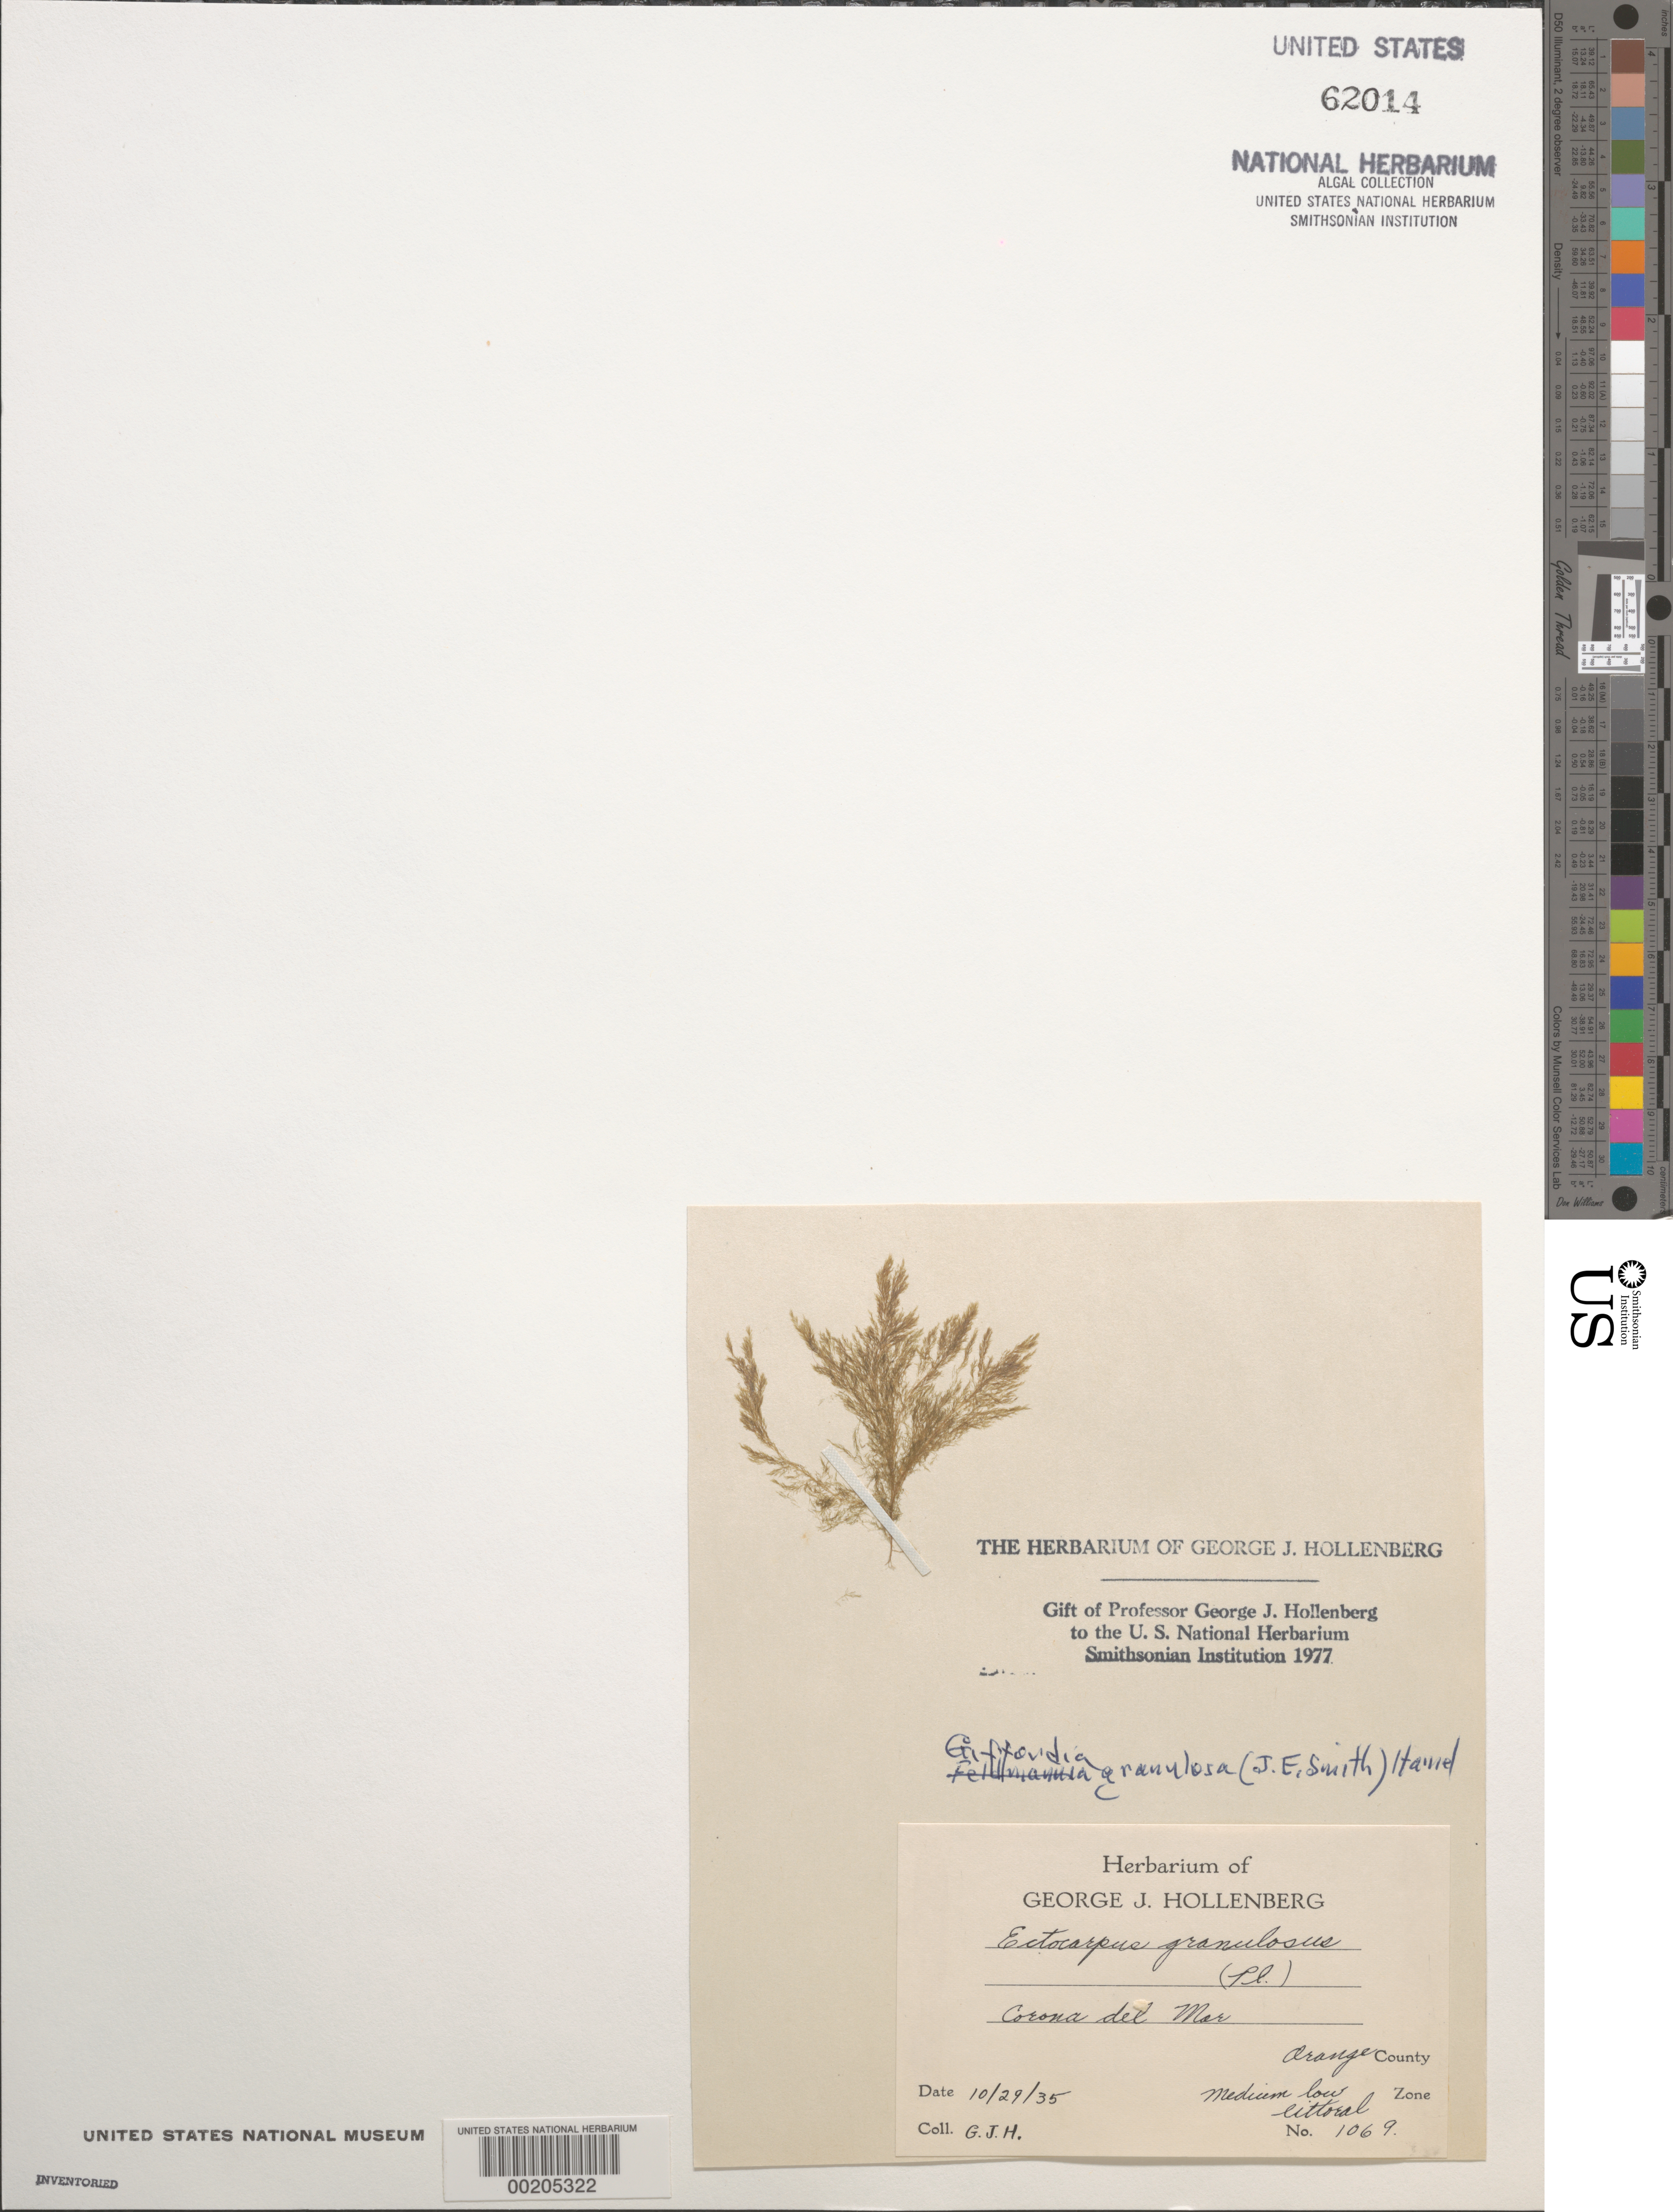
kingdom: Chromista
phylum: Ochrophyta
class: Phaeophyceae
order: Ectocarpales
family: Acinetosporaceae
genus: Hincksia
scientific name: Hincksia granulosa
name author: (Sm.) P.C. Silva in P.C. Silva et al.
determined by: Algae name updating Project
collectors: G. Hollenberg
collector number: GJH 1069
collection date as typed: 29 Oct 1935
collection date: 1935-10-29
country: United States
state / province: California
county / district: Orange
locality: Corona del Mar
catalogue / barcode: US 62014